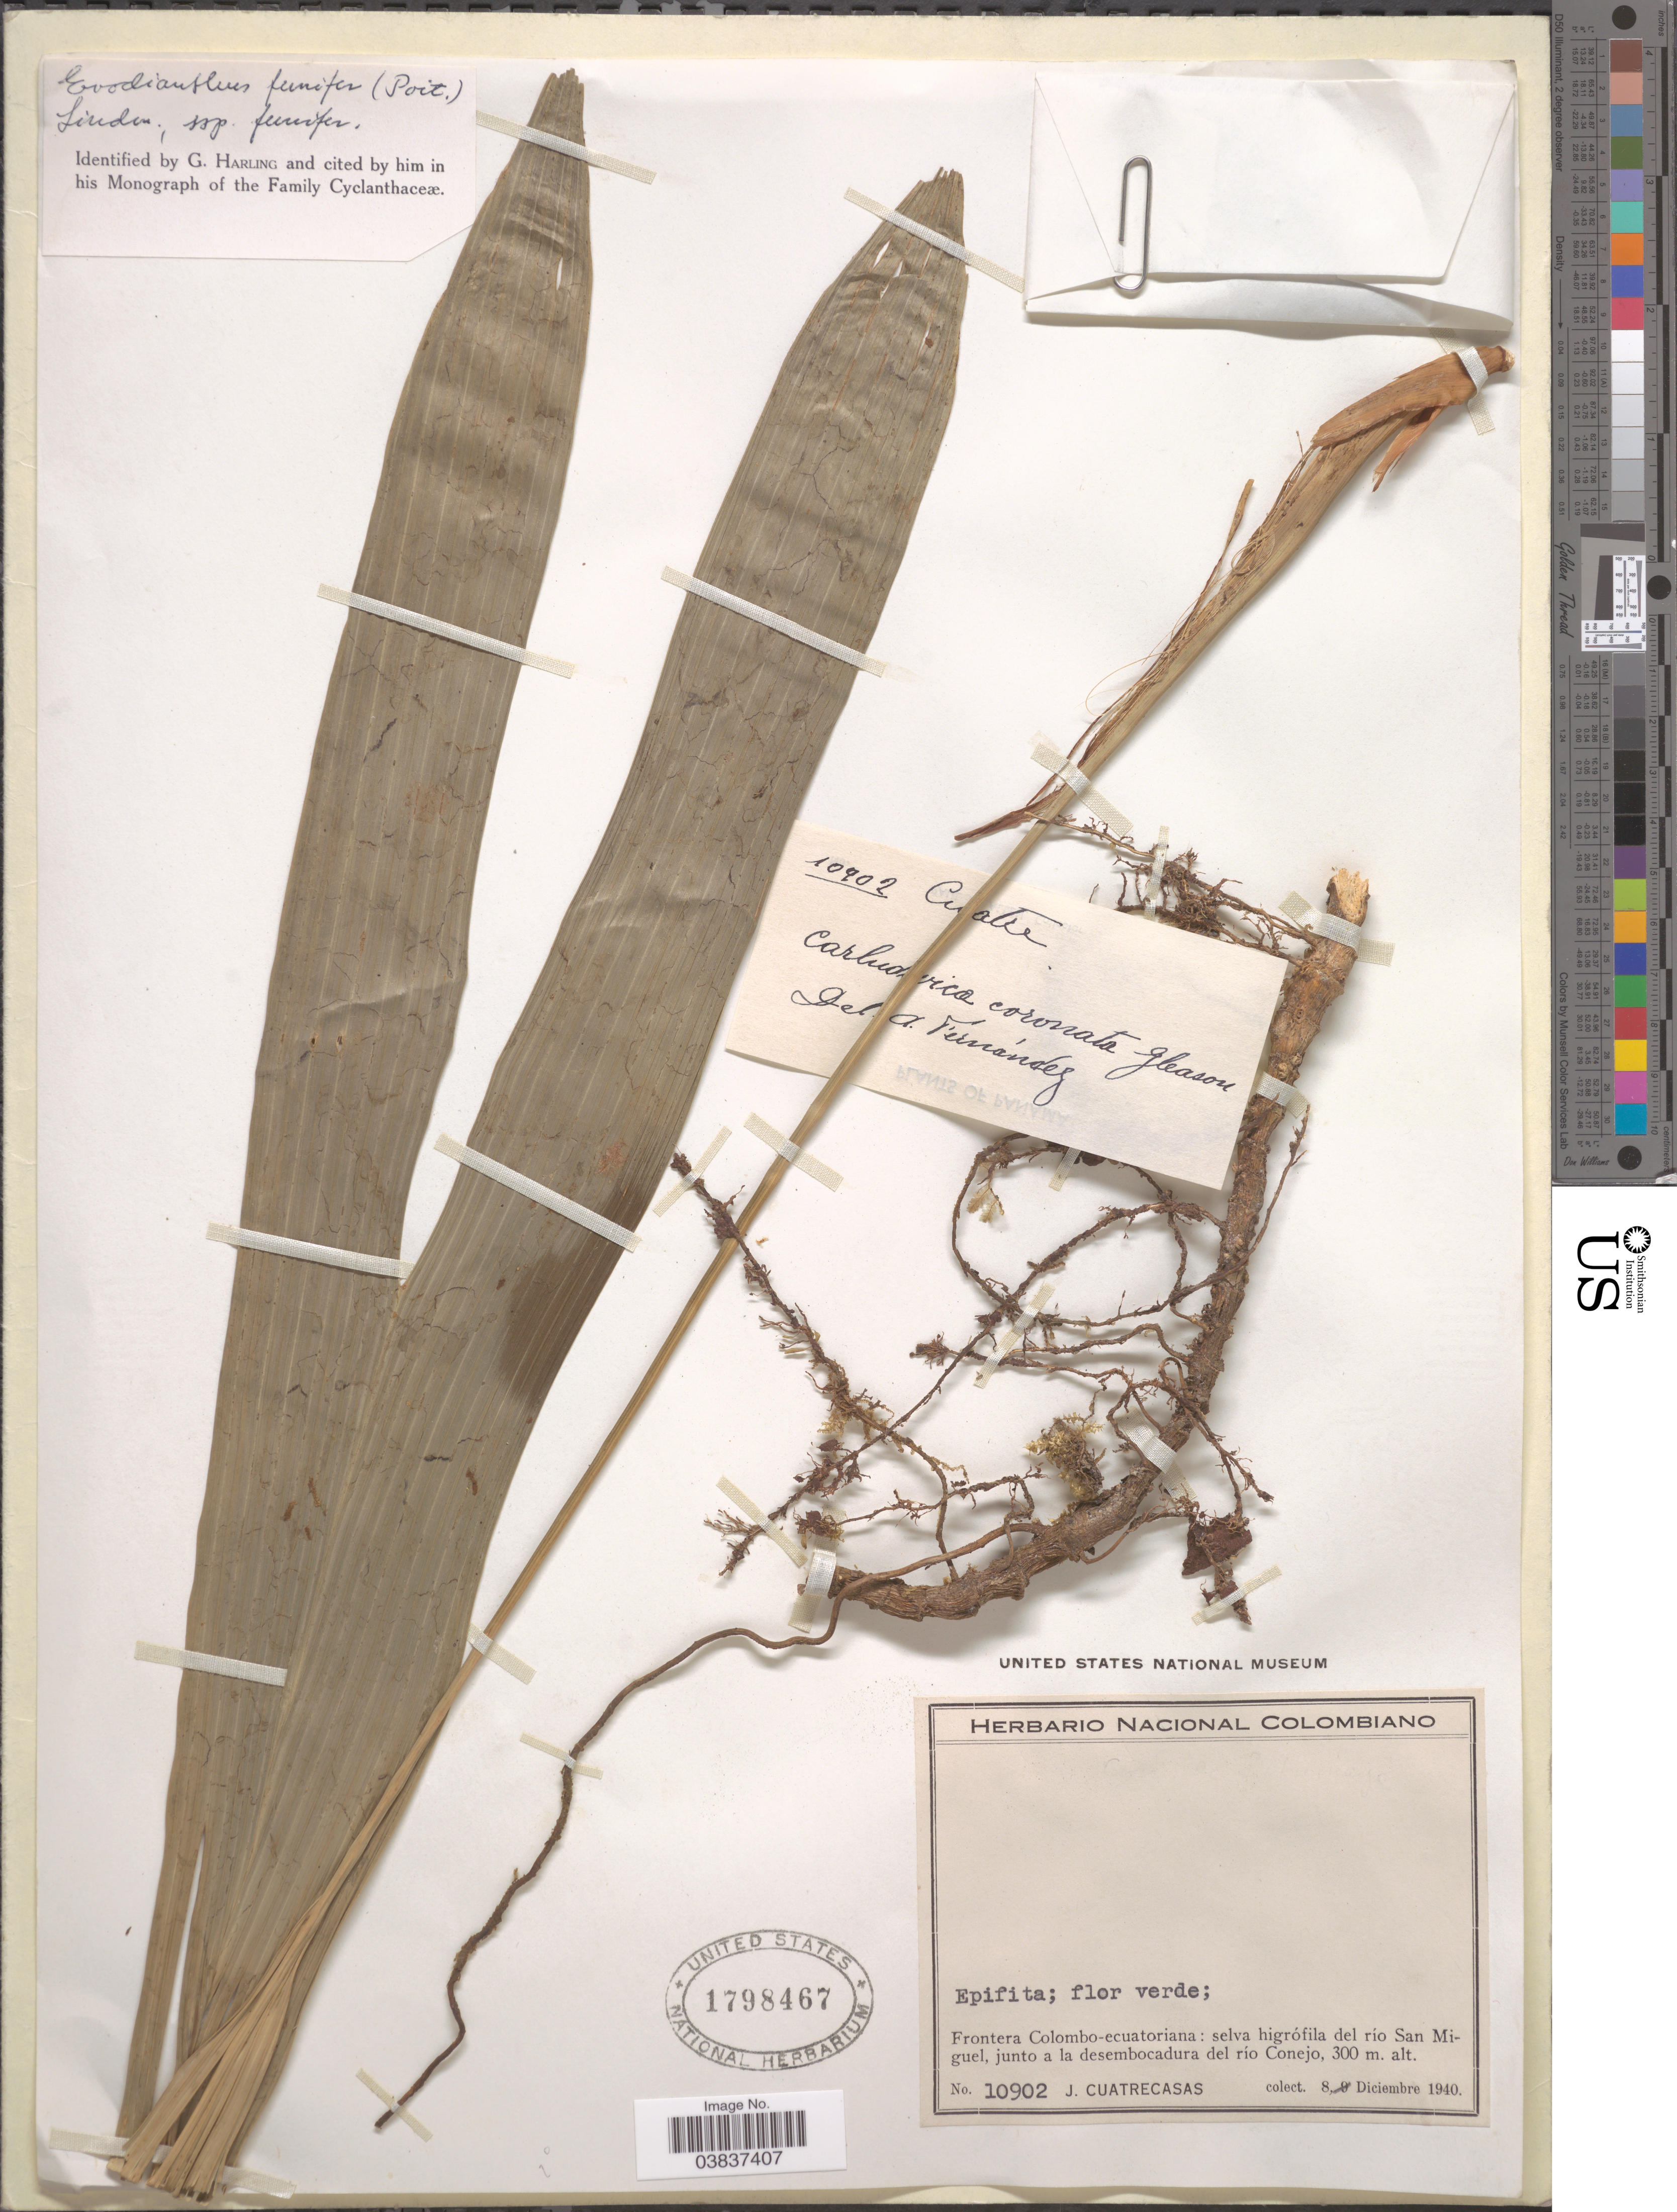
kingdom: Plantae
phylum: Tracheophyta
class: Liliopsida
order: Pandanales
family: Cyclanthaceae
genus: Evodianthus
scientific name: Evodianthus funifer subsp. funifer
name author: (Poit.) Lindm.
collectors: J. Cuatrecasas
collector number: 10902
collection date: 1940-12-08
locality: Frontera Colombo-ecuatoriana: selva higrófila del río San Miguel, junto a la desembocadura del río Conejo.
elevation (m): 300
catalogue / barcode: US 1798467